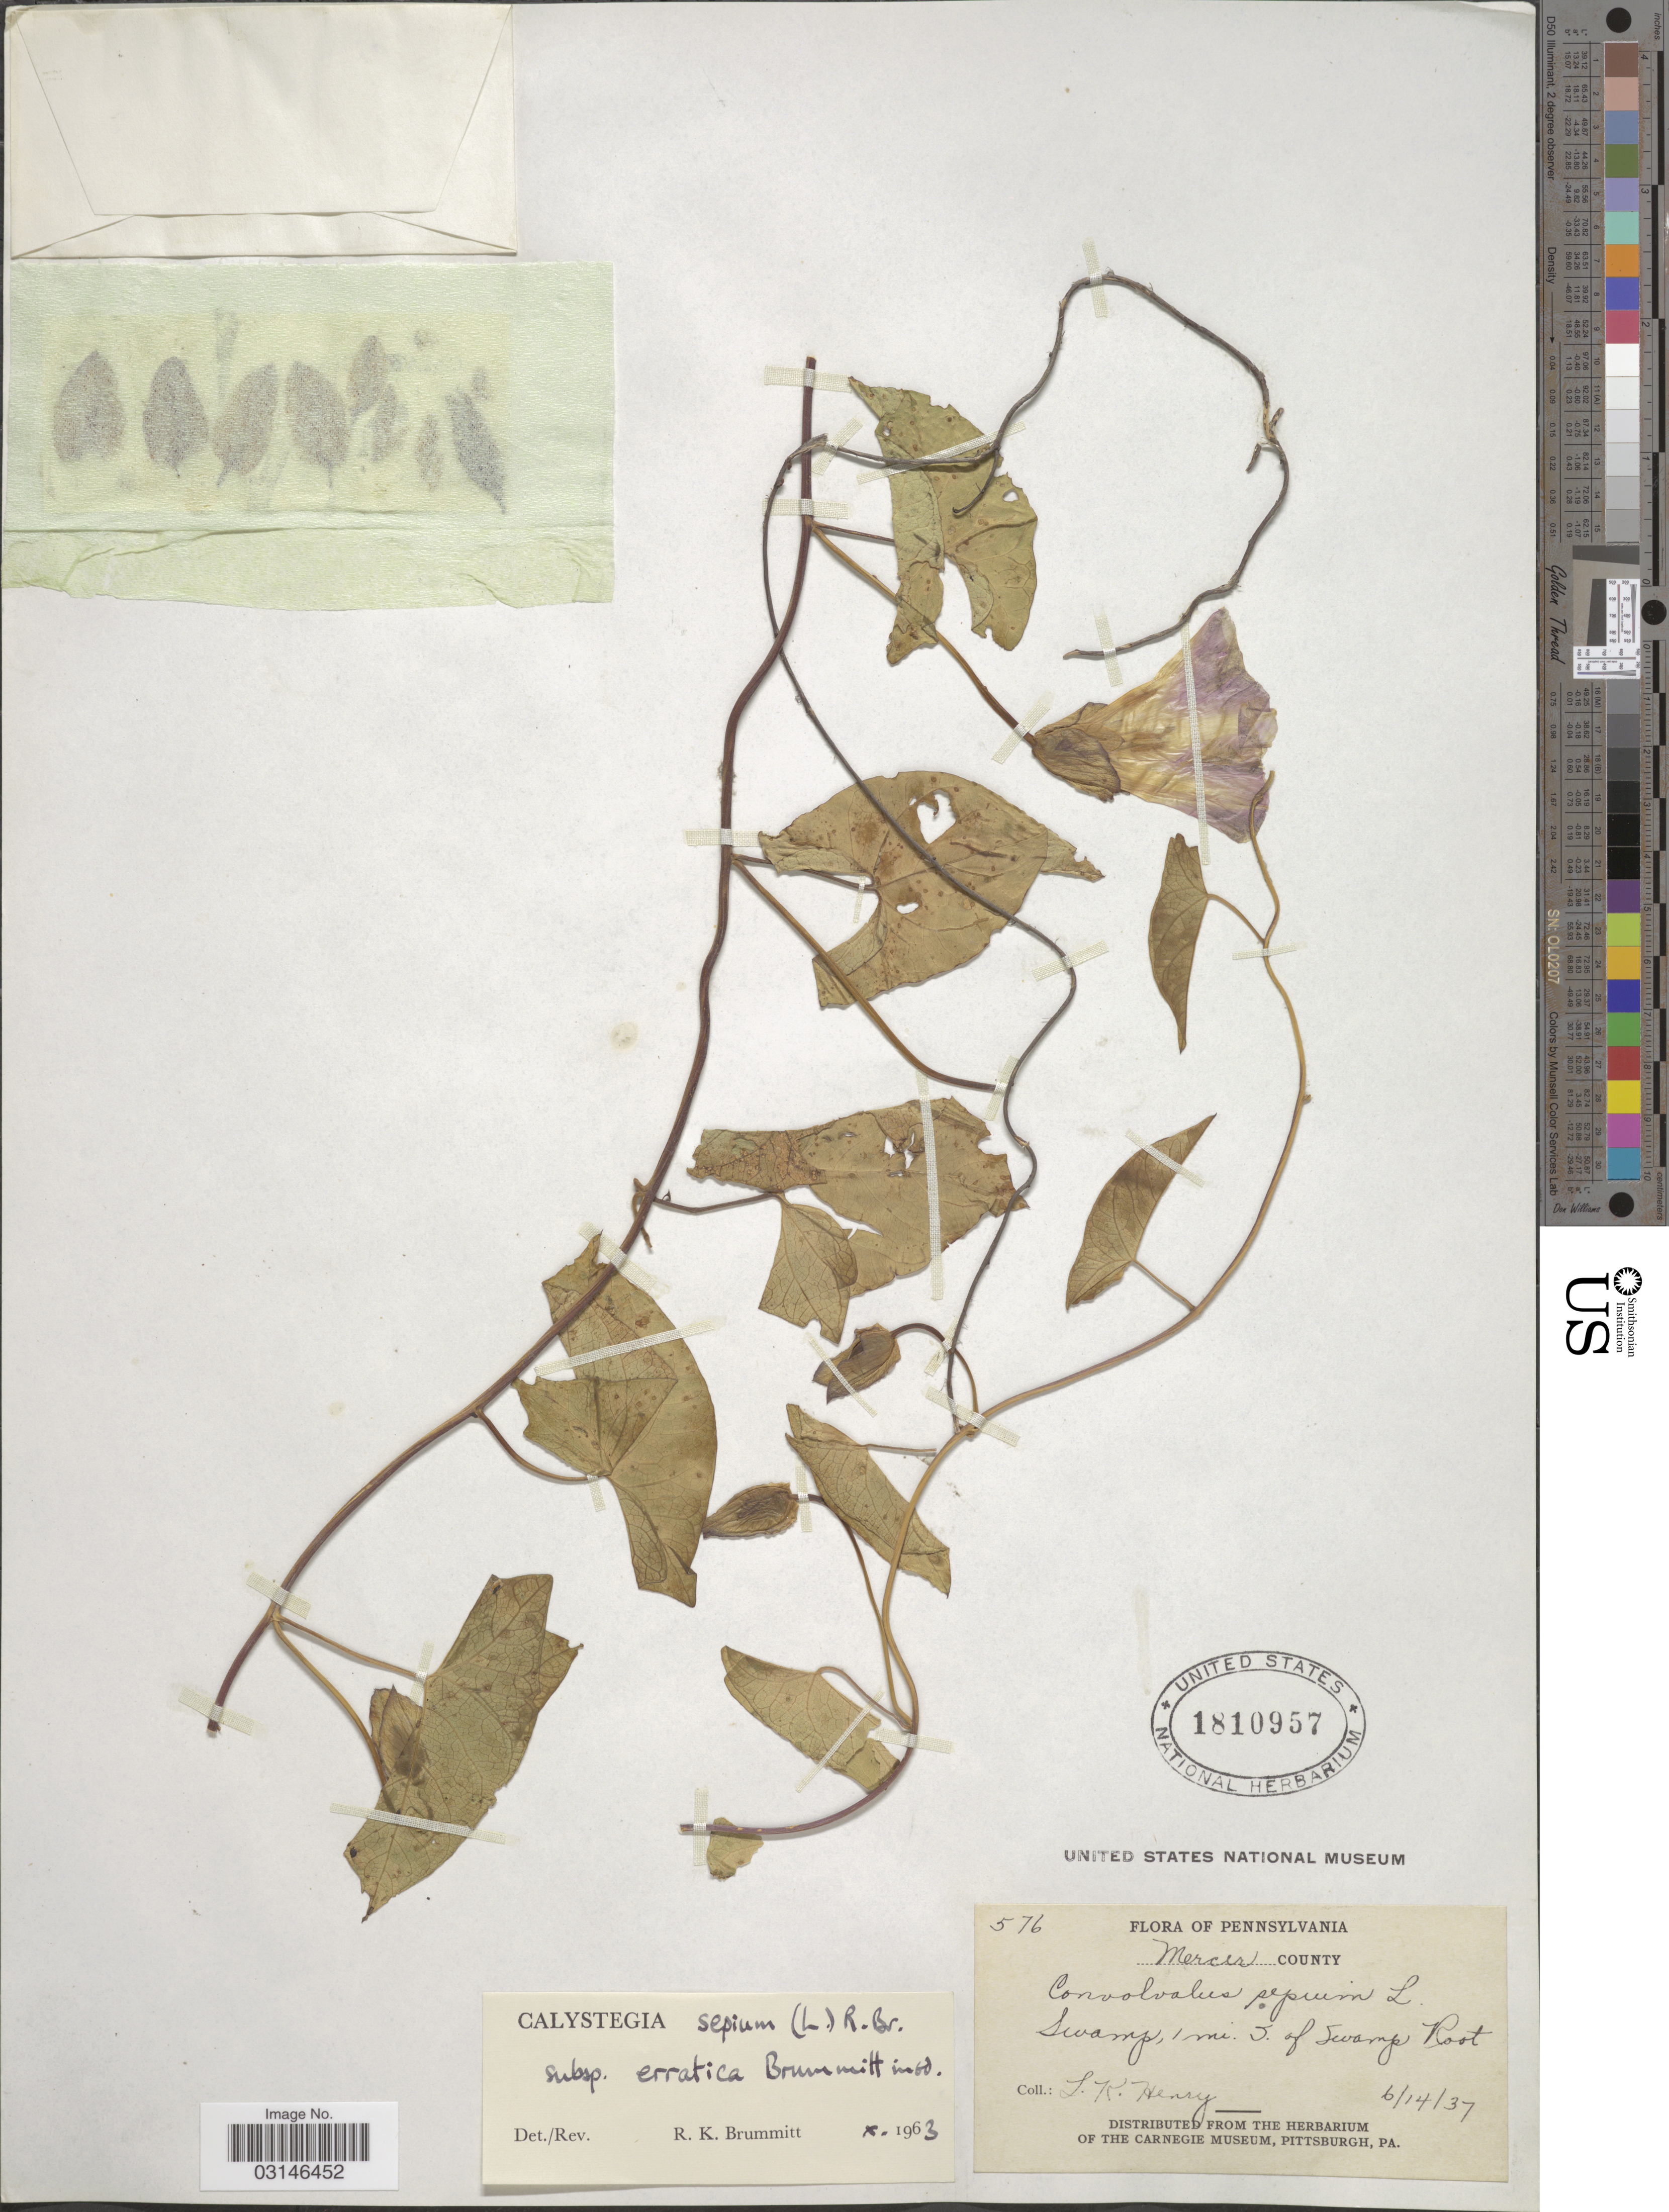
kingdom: Plantae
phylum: Tracheophyta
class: Magnoliopsida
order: Solanales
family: Convolvulaceae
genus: Calystegia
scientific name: Calystegia sepium subsp. erratica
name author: Brummitt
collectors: L. K. Henry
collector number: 576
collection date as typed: Transcribed d/m/y: 14/6/37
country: United States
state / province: Pennsylvania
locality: Mercer County, Swamp, 1 mi. S. of Swamp Root.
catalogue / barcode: US 1810957